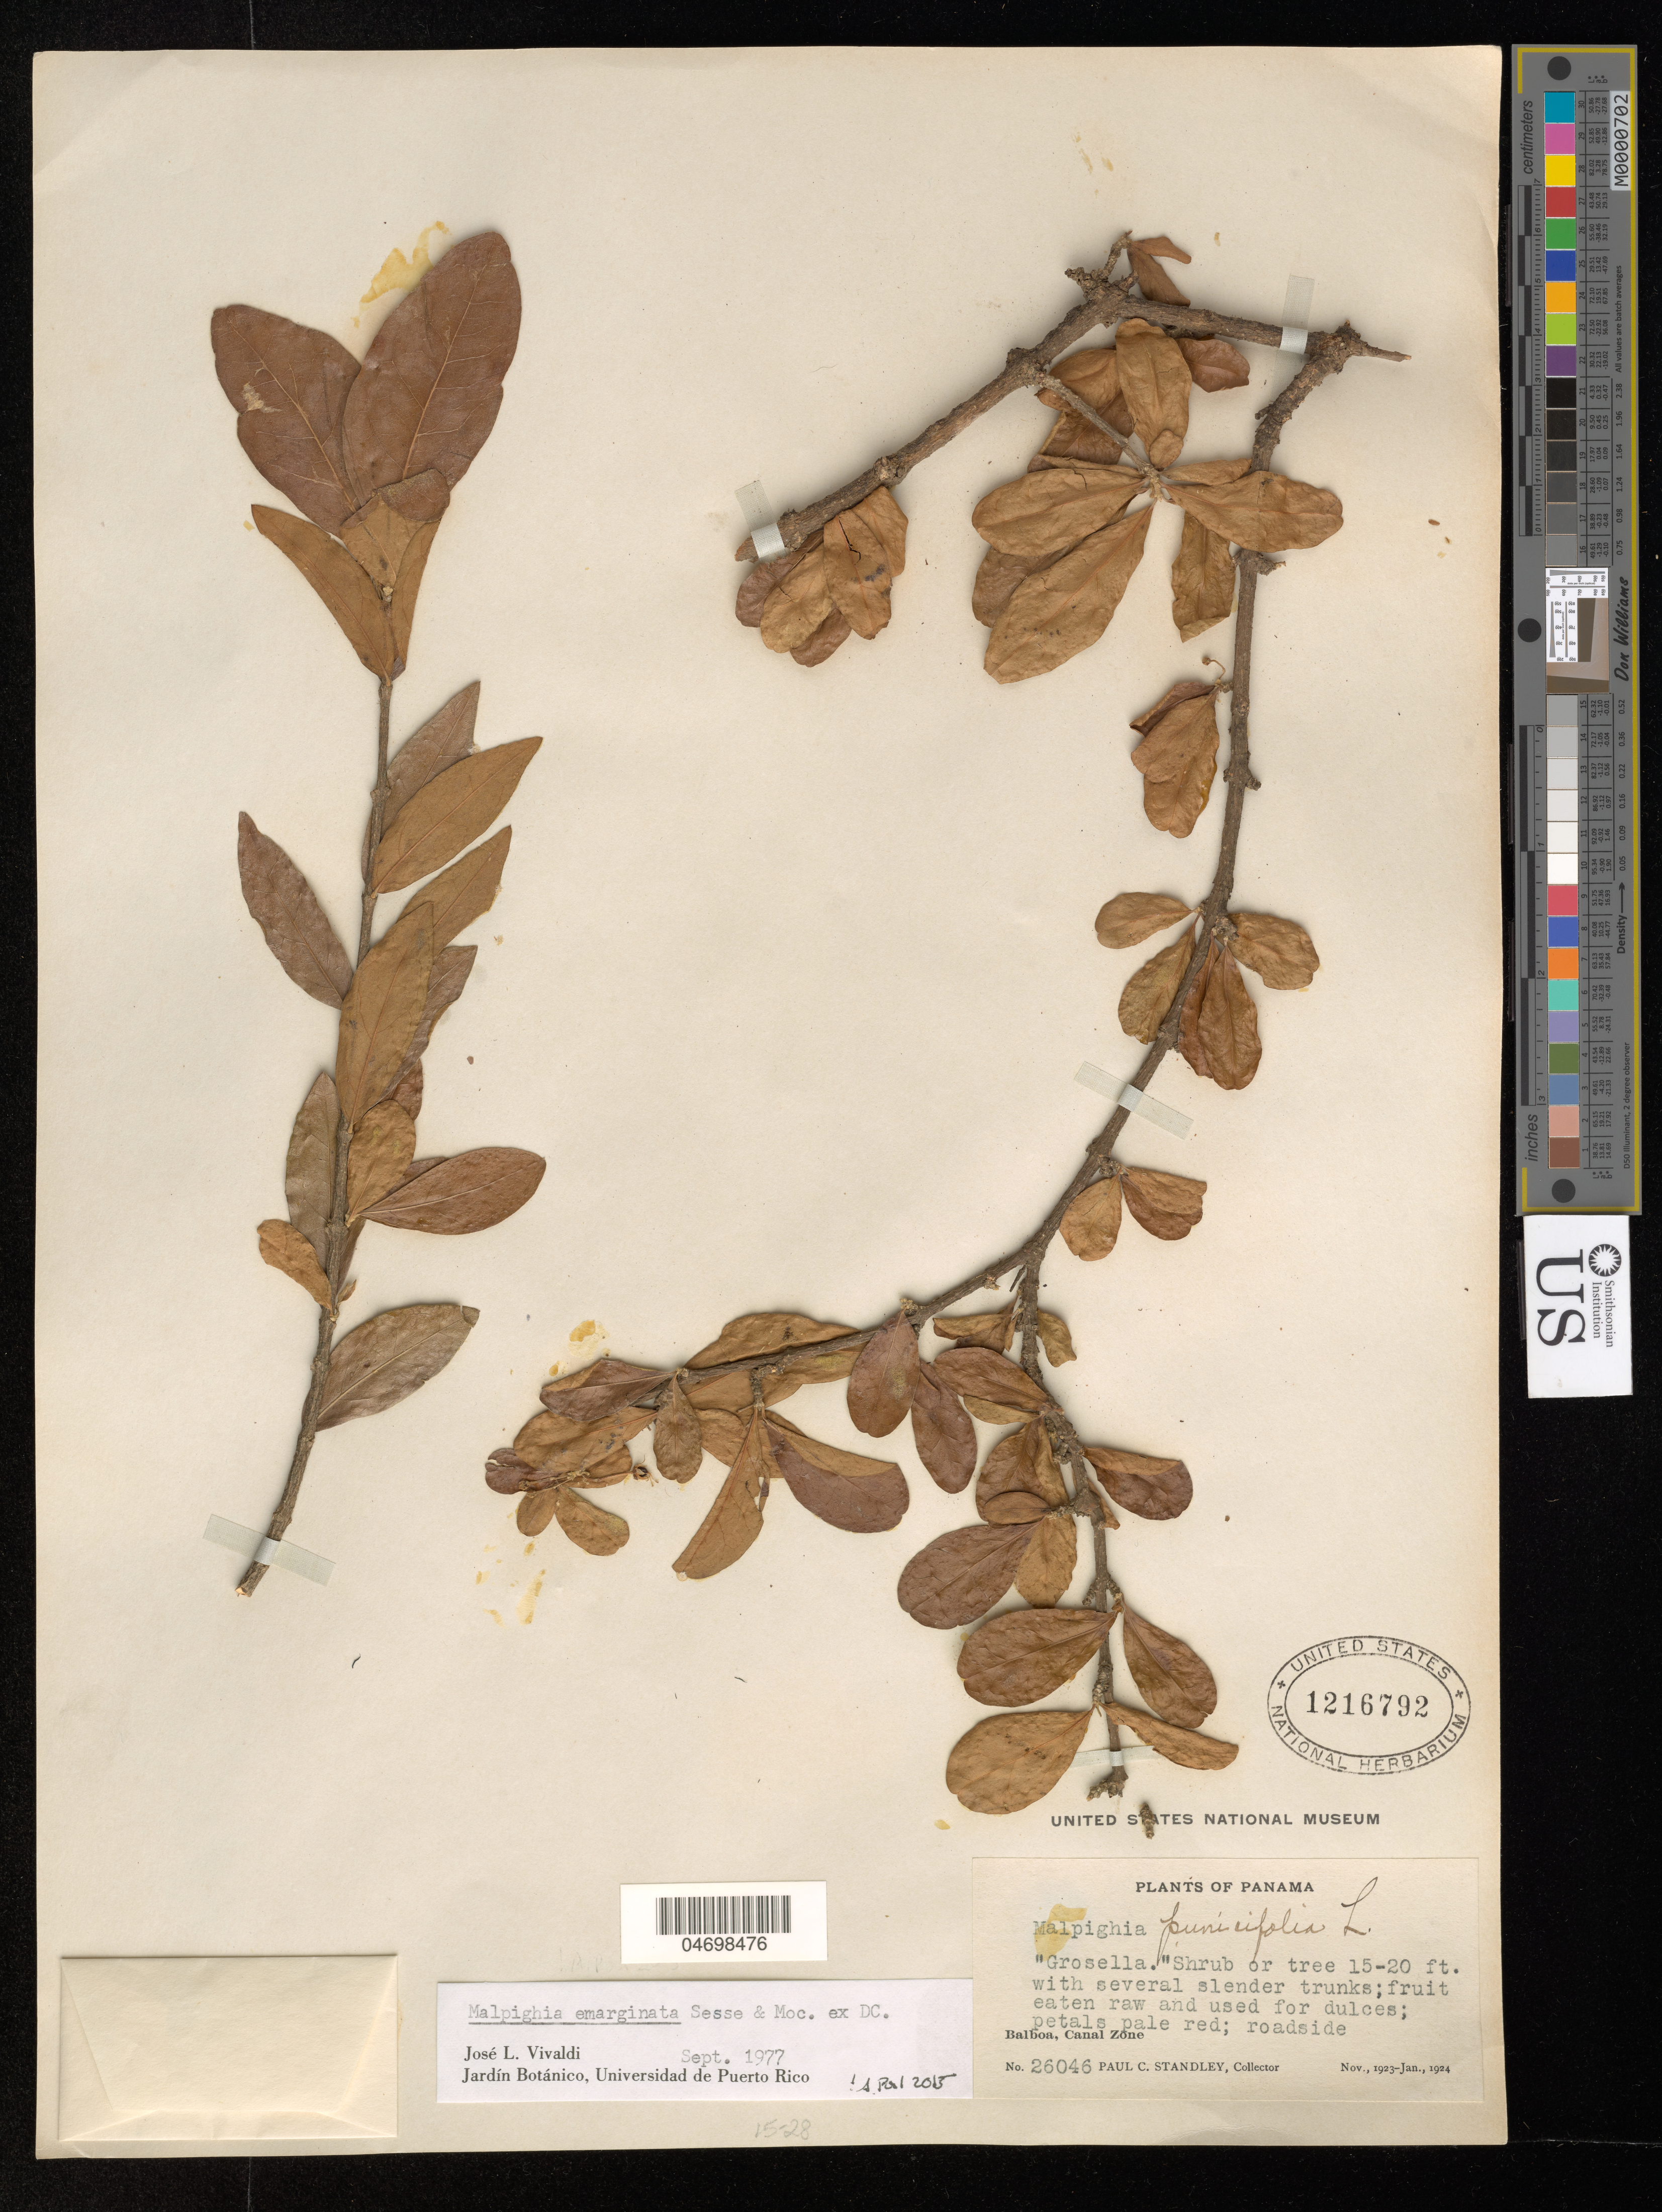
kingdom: Plantae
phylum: Tracheophyta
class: Magnoliopsida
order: Malpighiales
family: Malpighiaceae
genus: Malpighia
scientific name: Malpighia emarginata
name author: DC.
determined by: Pool, A., (MO), Missouri Botanical Garden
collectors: P. C. Standley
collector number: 26046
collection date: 1923-11/1924-01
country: Panama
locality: Planted in Ancón.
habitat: Roadside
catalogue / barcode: US 1216792